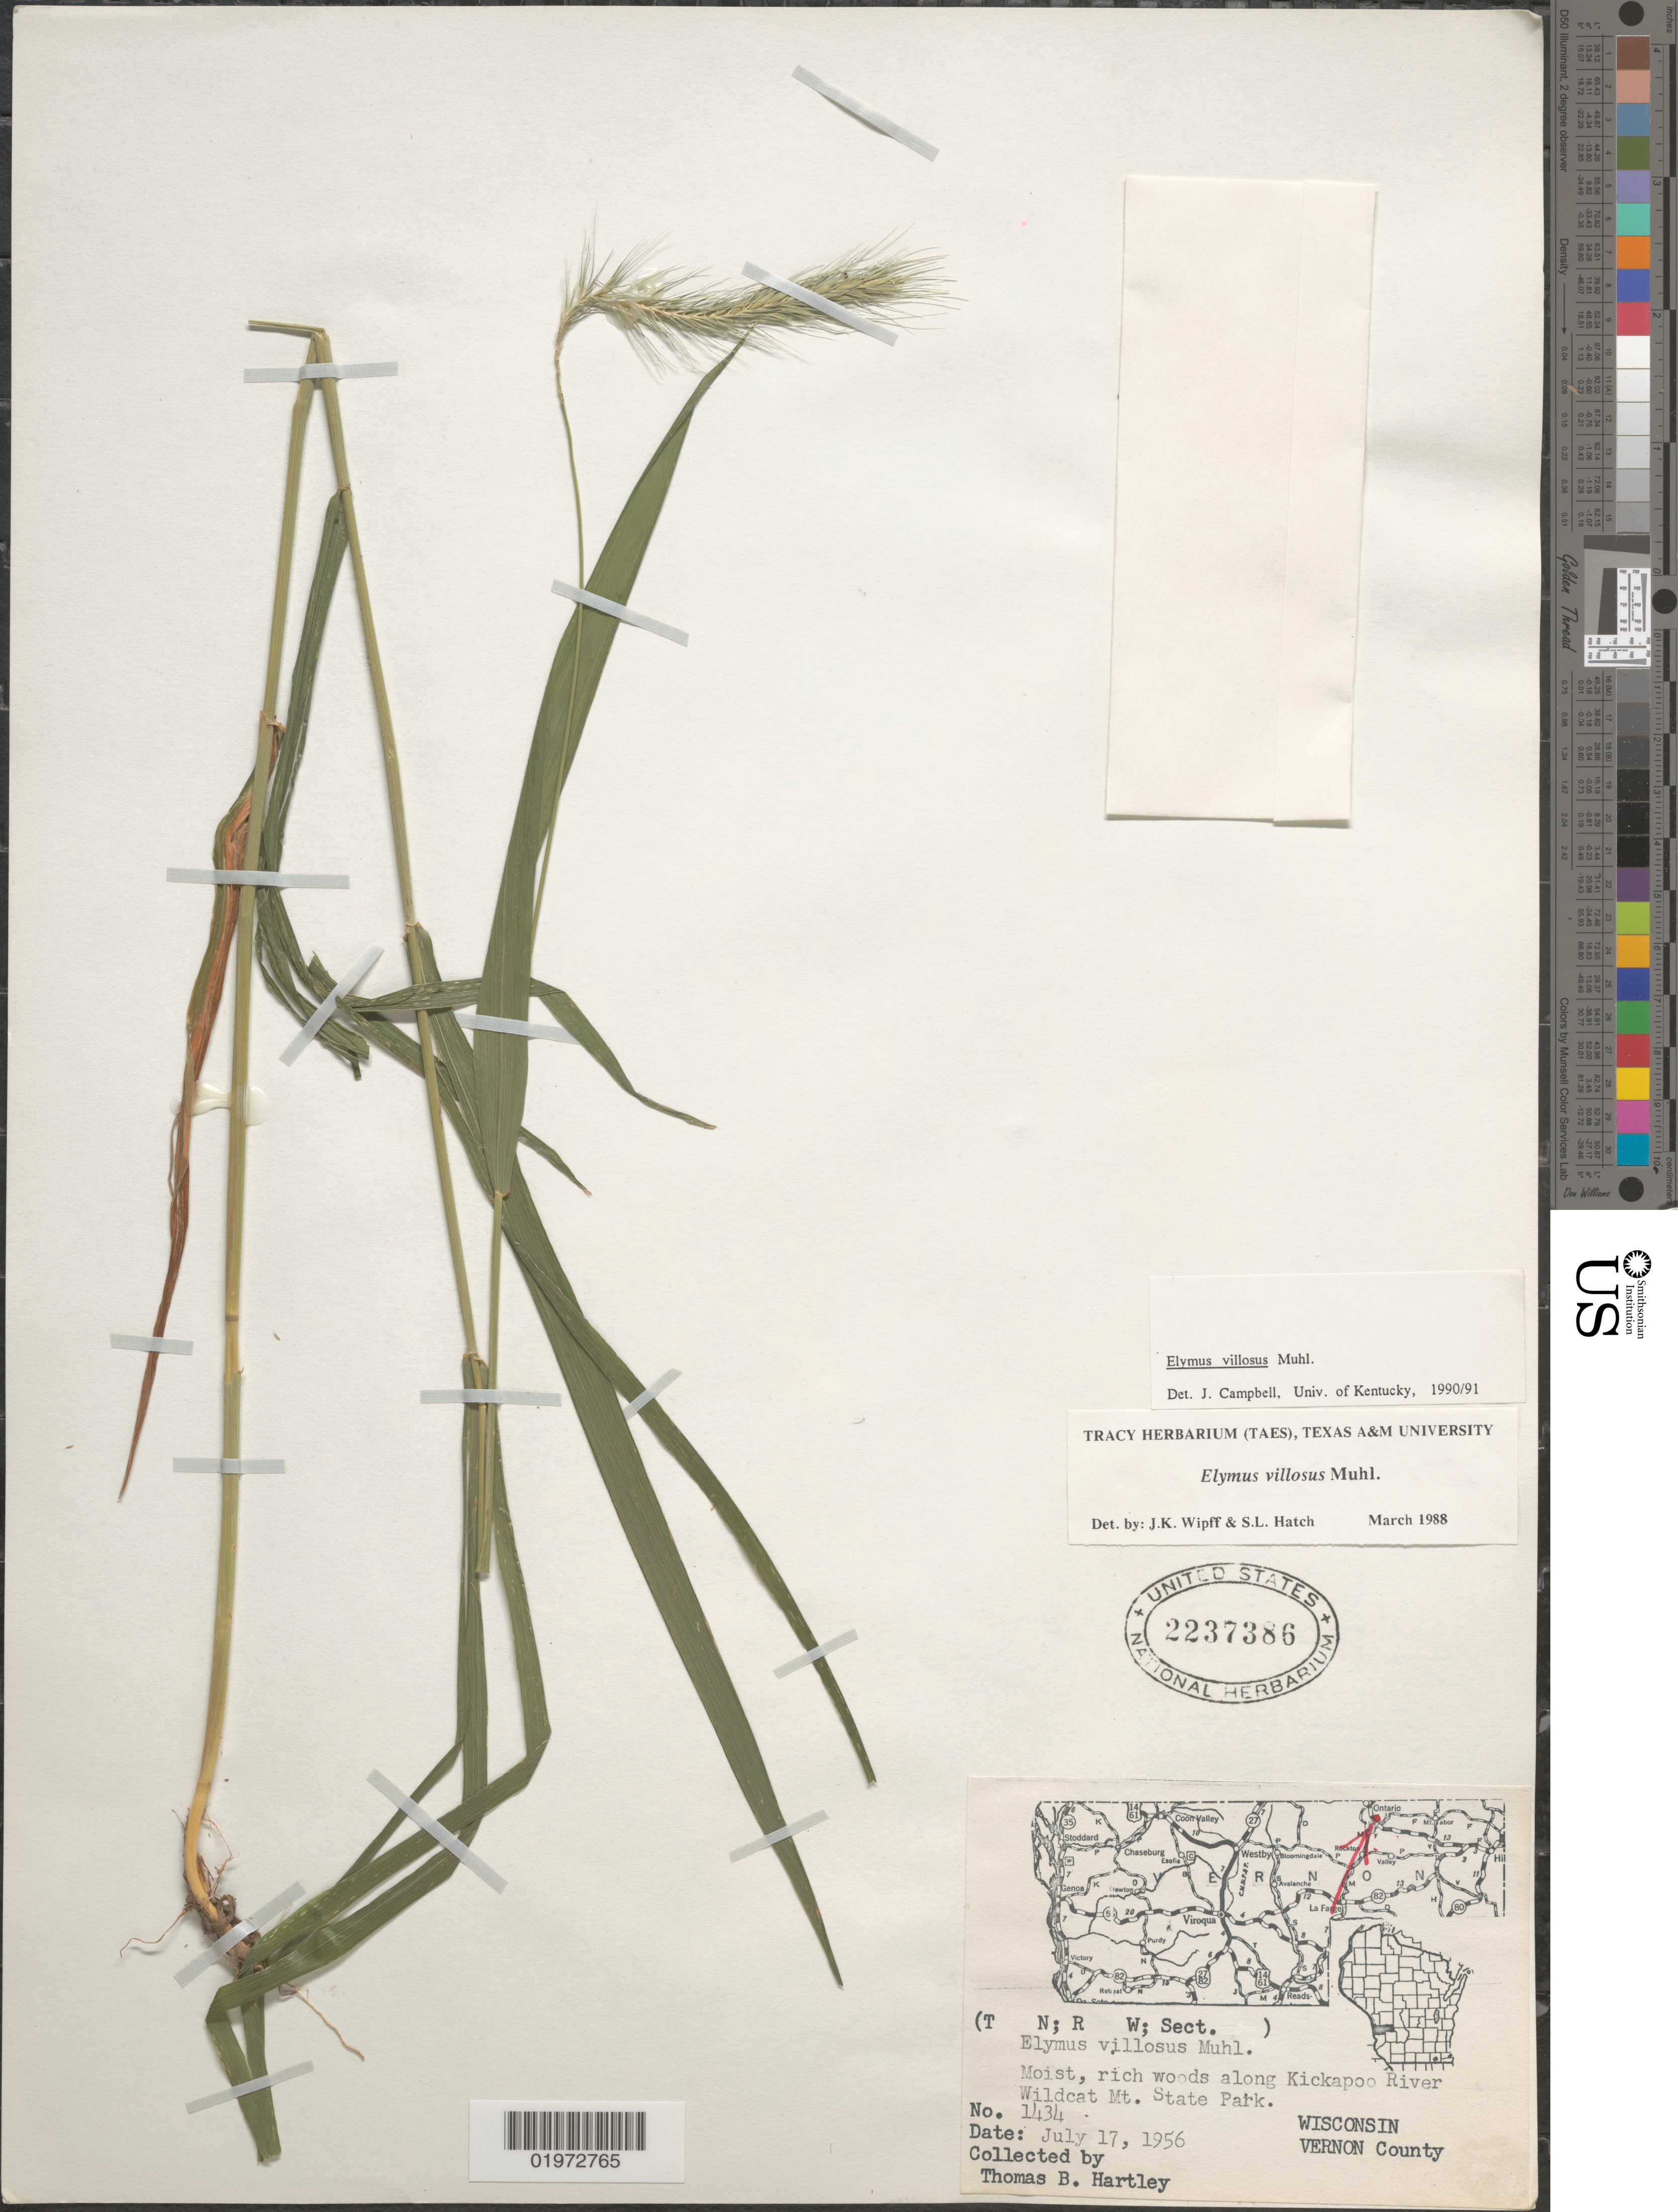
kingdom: Plantae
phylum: Tracheophyta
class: Liliopsida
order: Poales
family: Poaceae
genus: Elymus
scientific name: Elymus villosus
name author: Muhl. ex Willd.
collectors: T. Hartley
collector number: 1434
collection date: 1956-07-17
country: United States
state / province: Wisconsin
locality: Moist, rich woods along Kickapoo River. Wildcat Mt. State Park. Vernon County.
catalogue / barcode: US 2237386